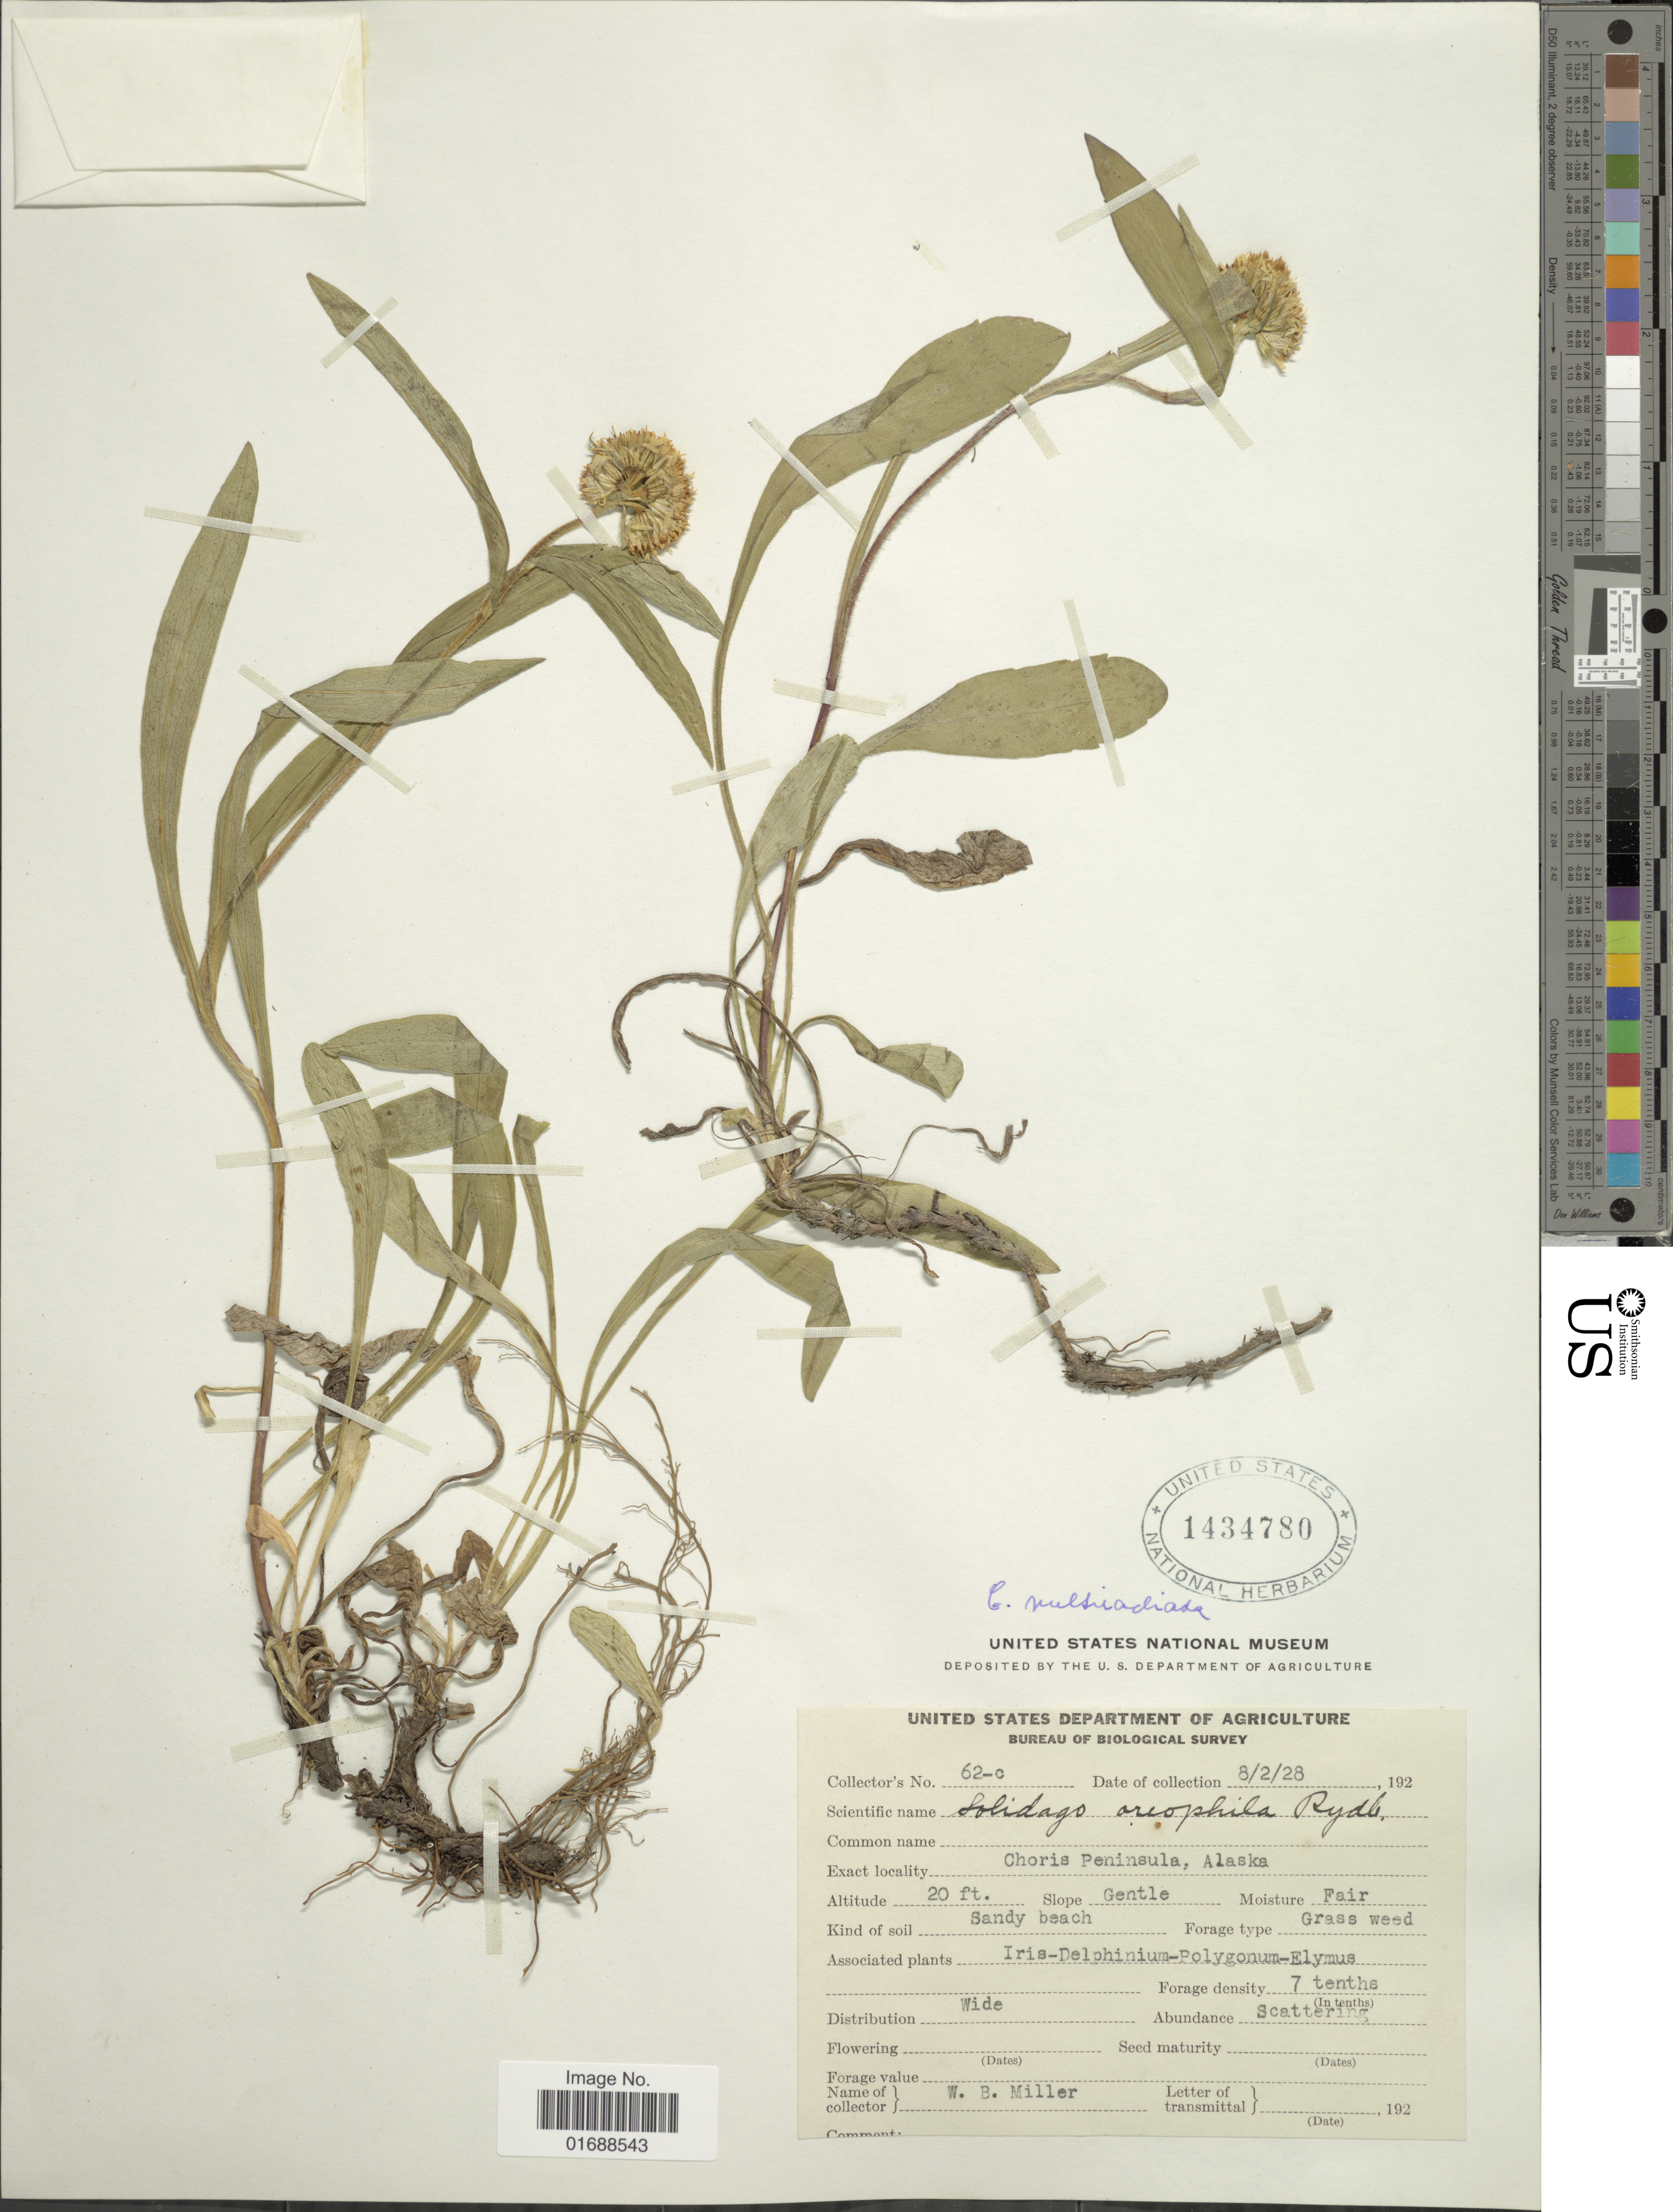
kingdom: Plantae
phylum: Tracheophyta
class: Magnoliopsida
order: Asterales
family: Asteraceae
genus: Solidago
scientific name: Solidago multiradiata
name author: Aiton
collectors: W. Miller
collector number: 62c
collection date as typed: Transcribed d/m/y: 2/8/28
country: United States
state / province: Alaska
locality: Choris Peninsula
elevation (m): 6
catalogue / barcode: US 1434780